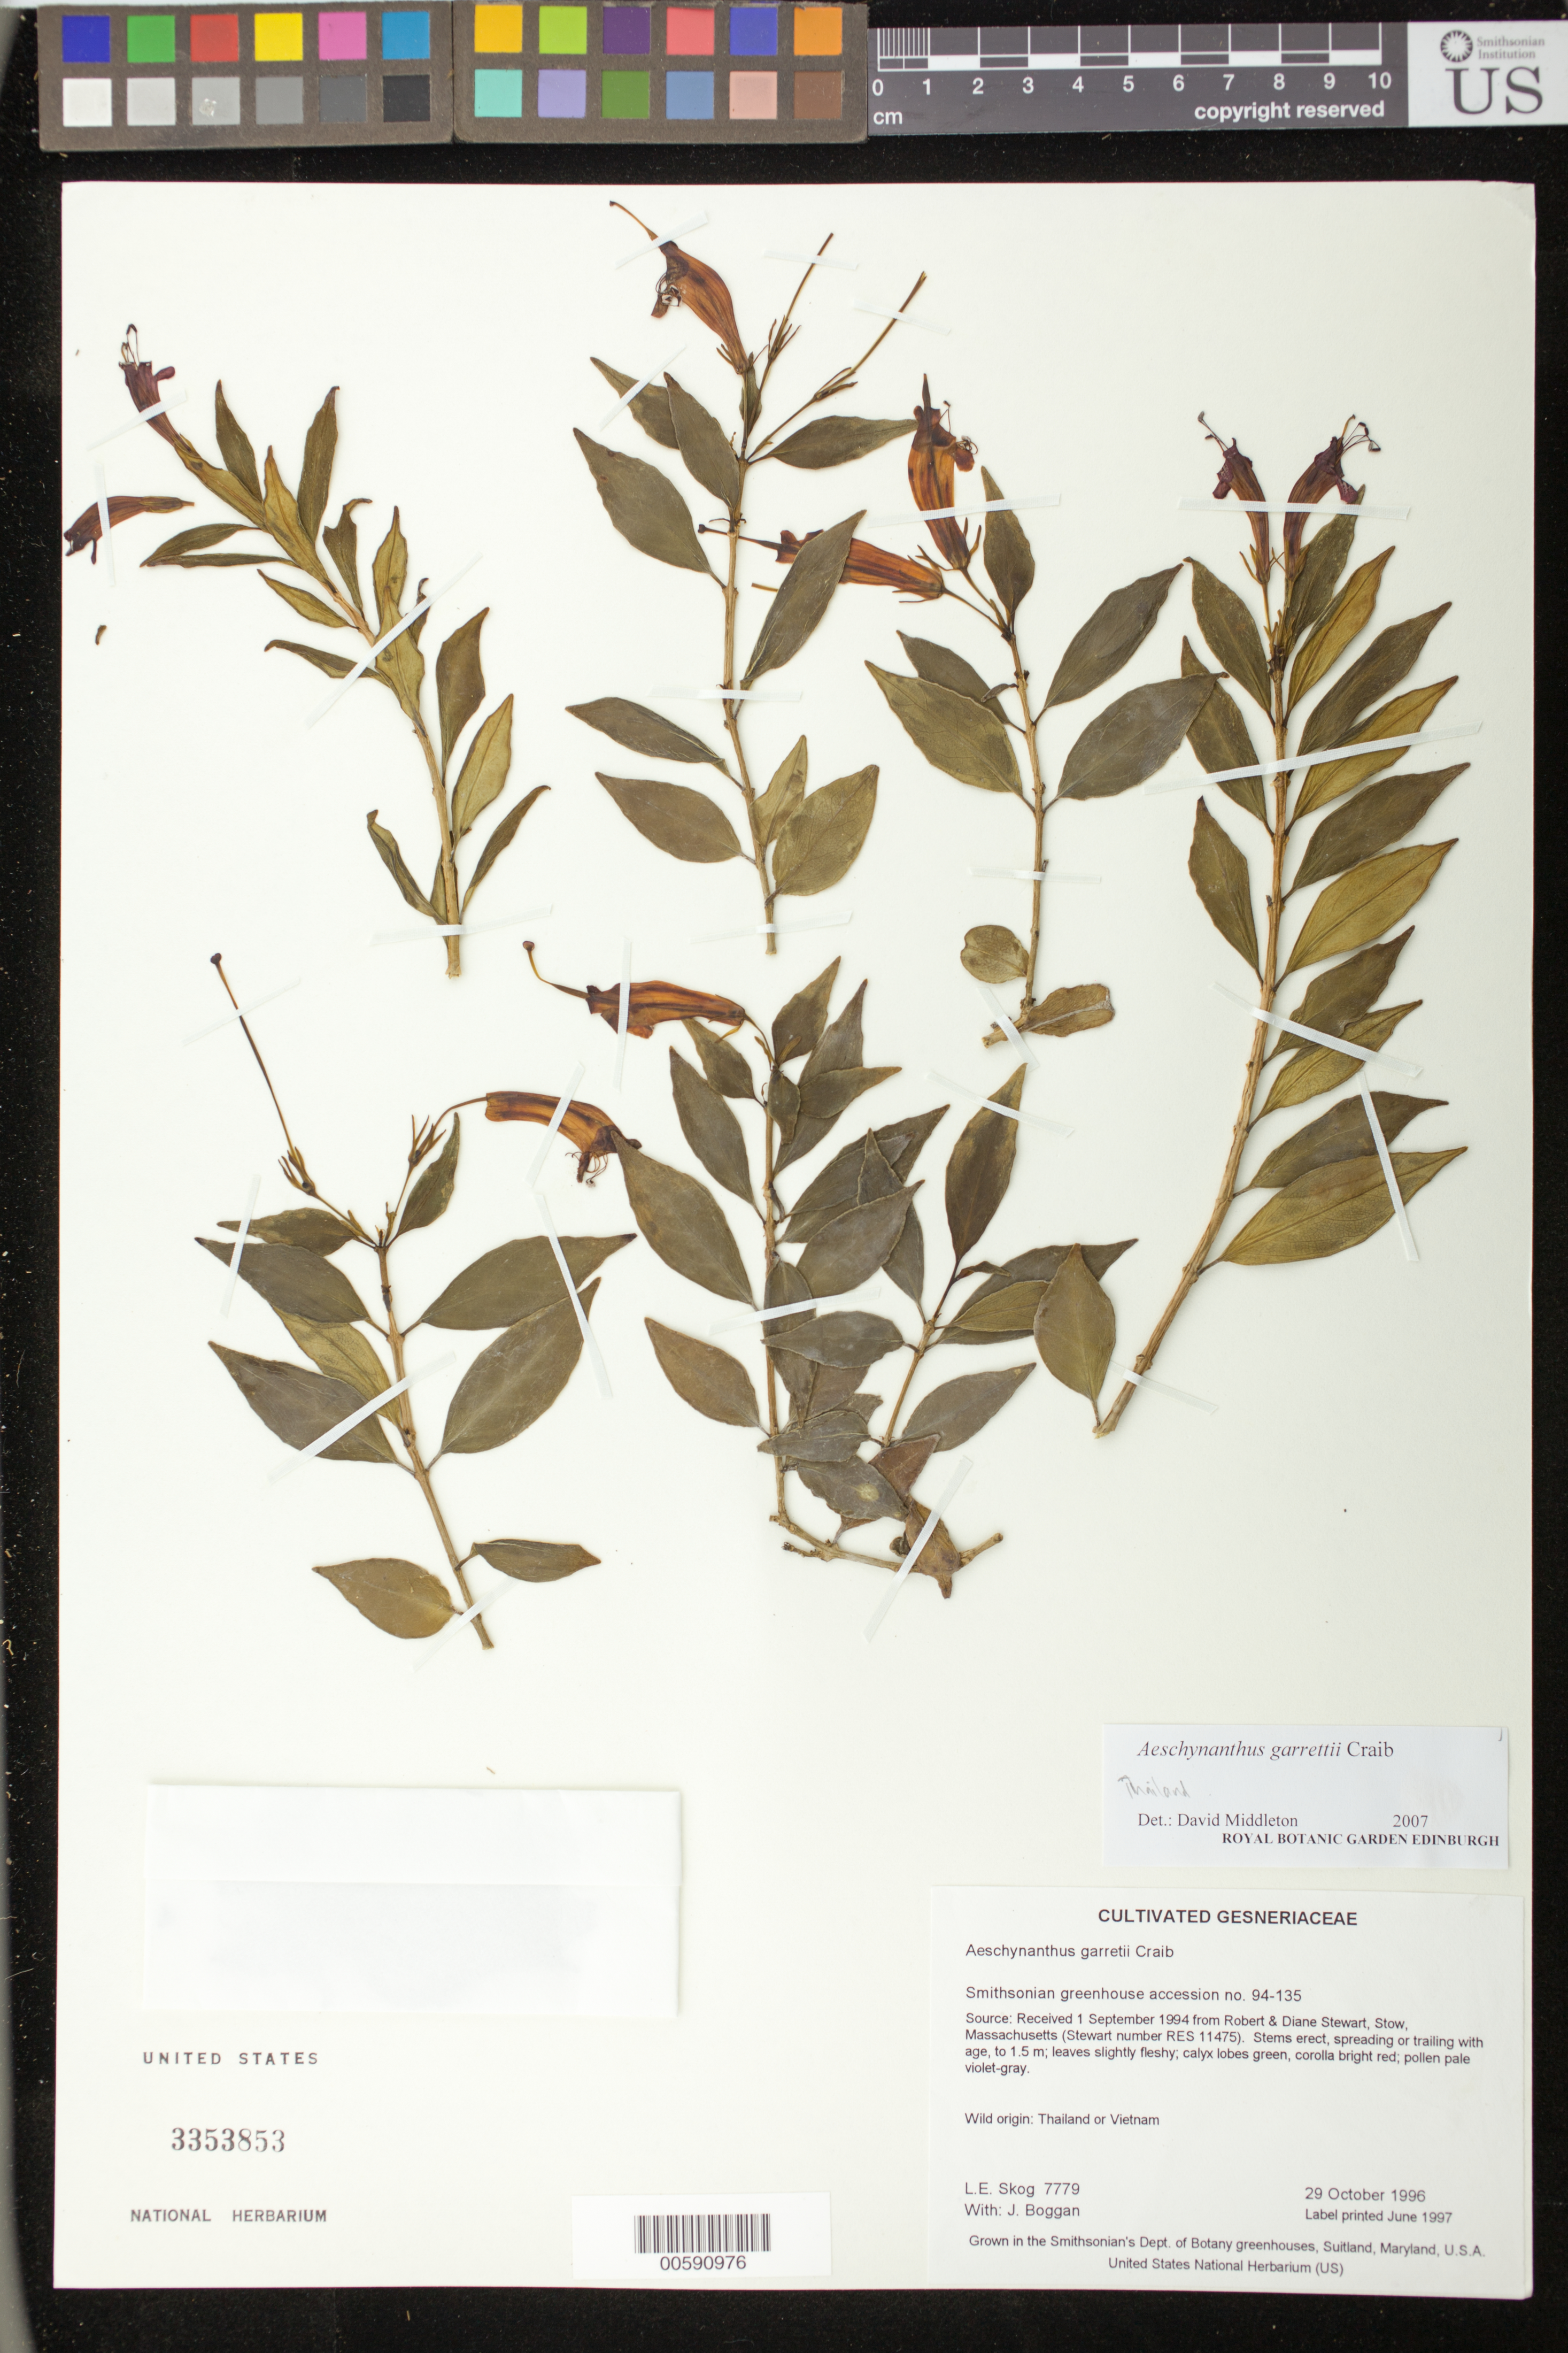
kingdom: Plantae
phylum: Tracheophyta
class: Magnoliopsida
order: Lamiales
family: Gesneriaceae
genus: Aeschynanthus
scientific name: Aeschynanthus garrettii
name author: Craib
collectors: L. E. Skog & J. K. Boggan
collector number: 7779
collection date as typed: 29 Oct 1996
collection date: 1996-10-29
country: United States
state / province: District of Columbia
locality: Grown in the Smithsonian's Dept. of Botany greenhouses, Suitland, Maryland, U.S.A. [orig. Thailand or Vietnam]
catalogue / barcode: US 3353853